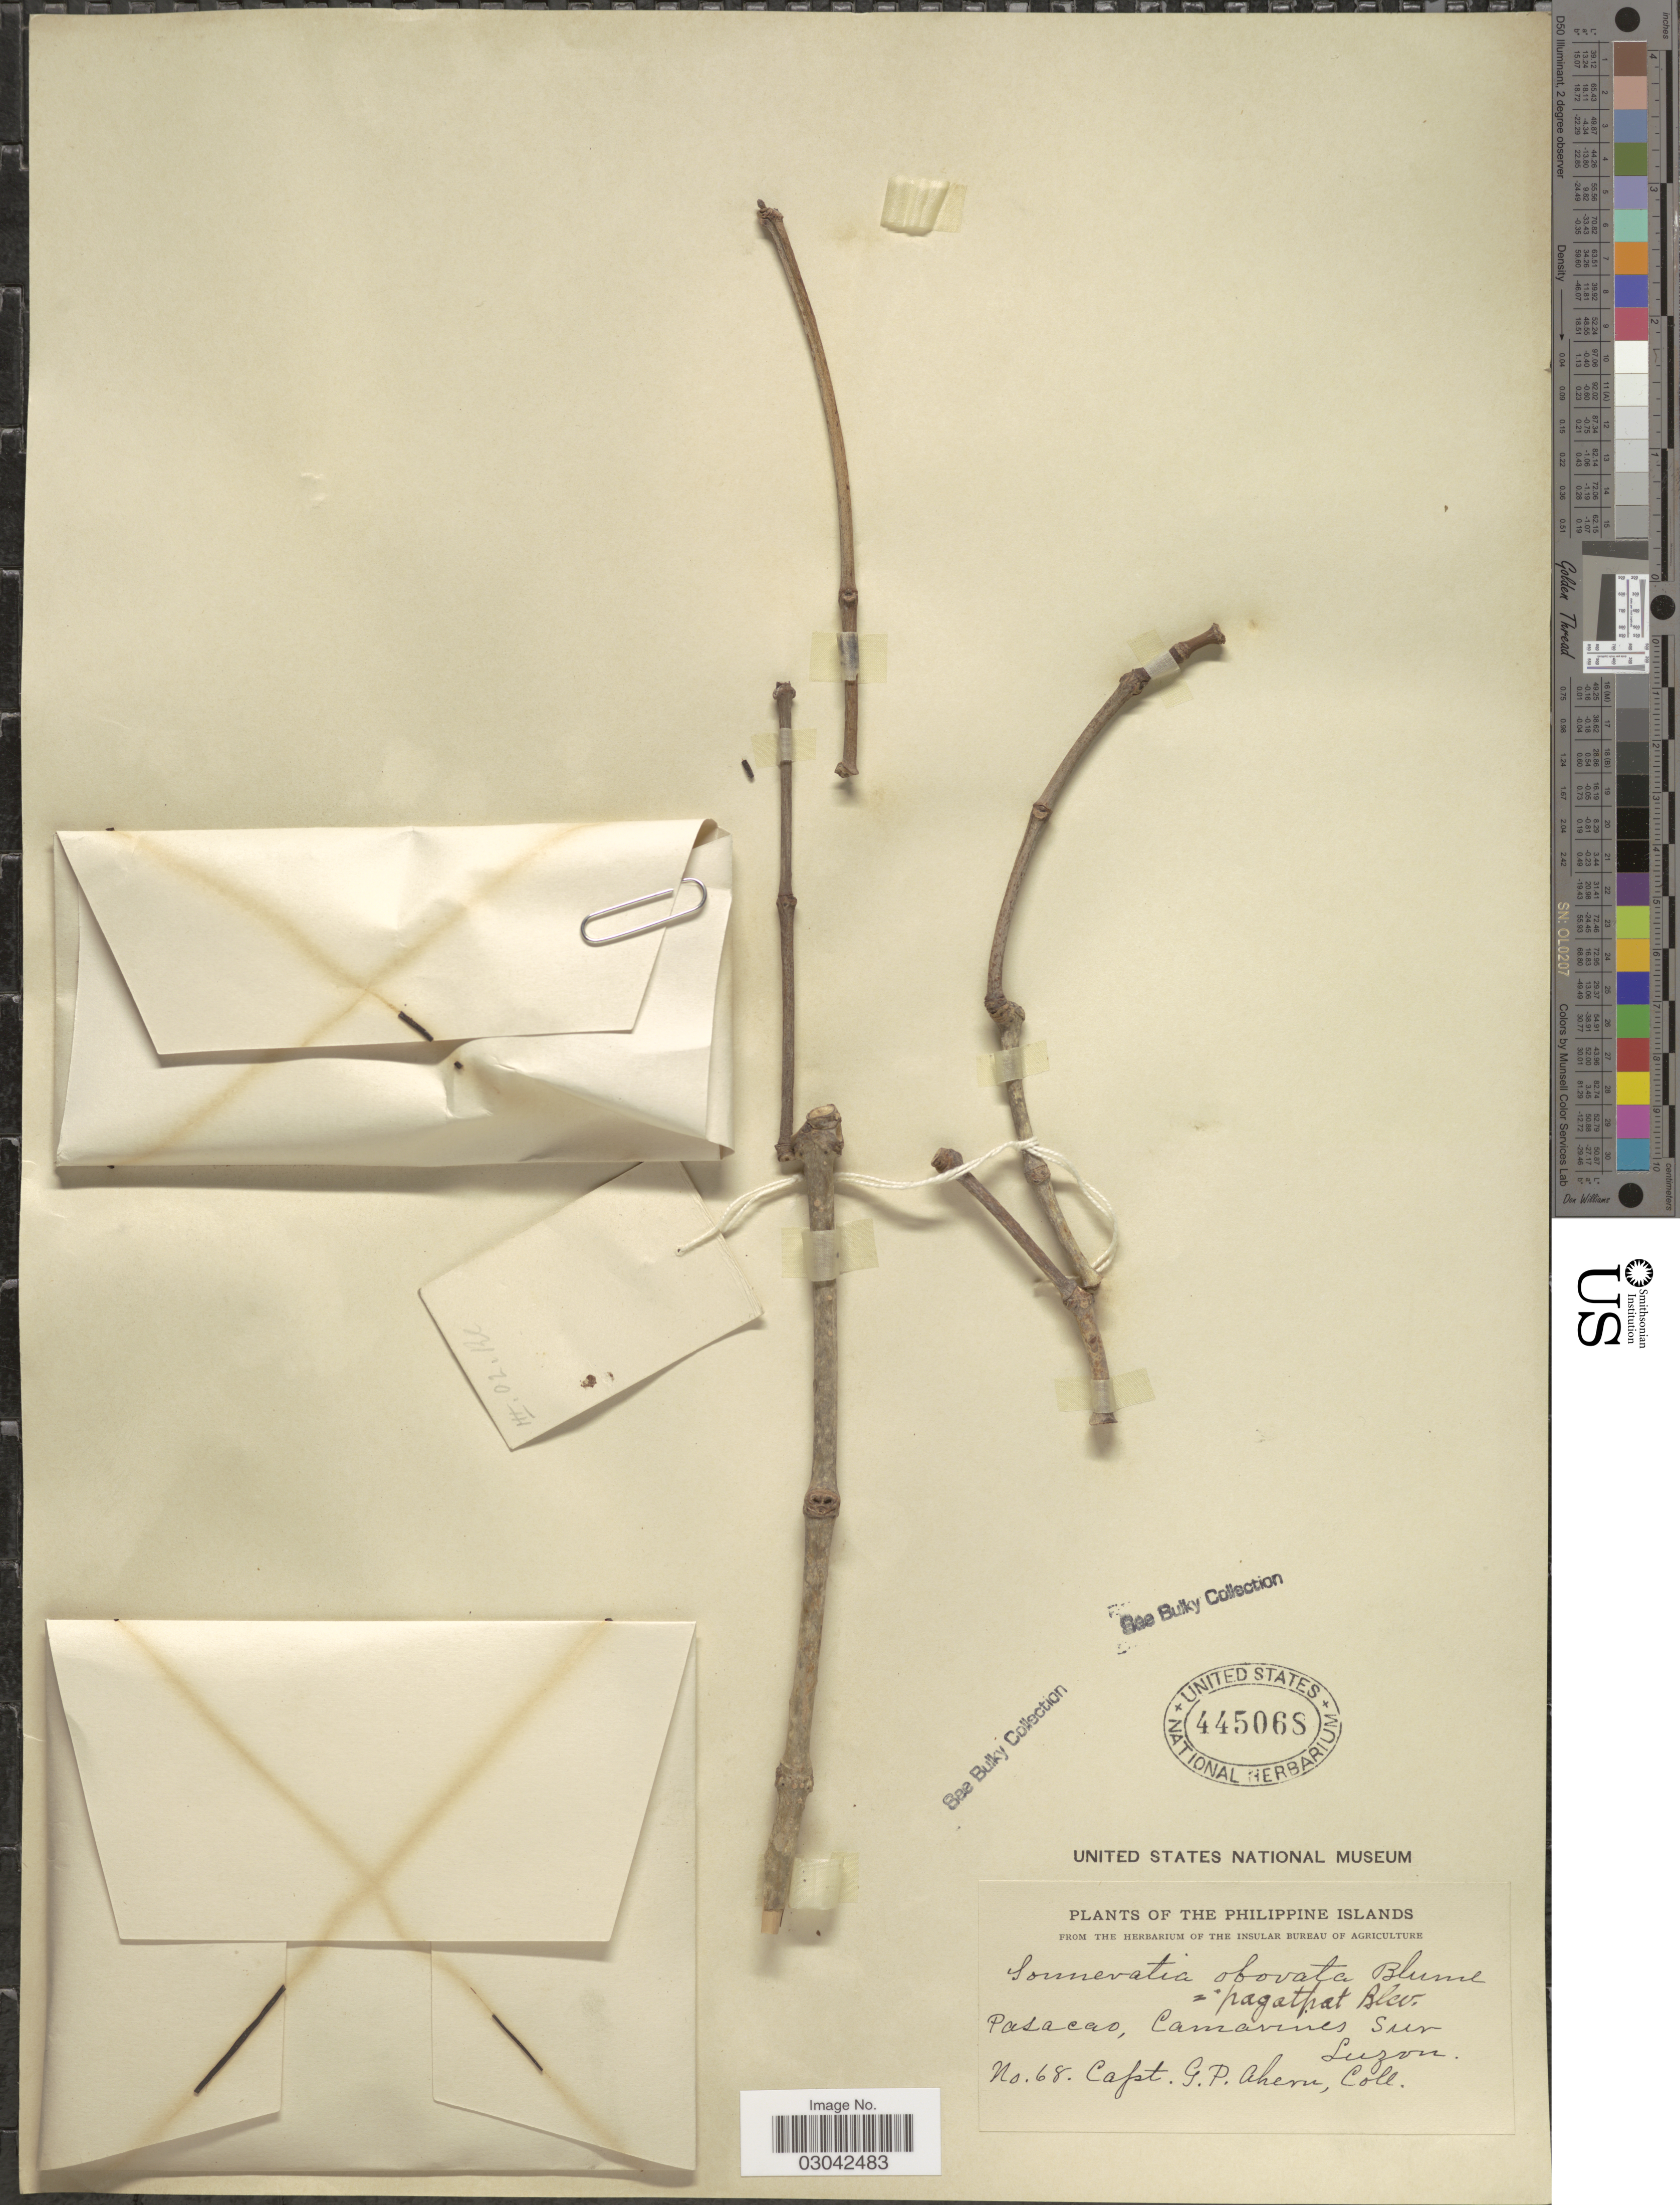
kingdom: Plantae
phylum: Tracheophyta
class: Magnoliopsida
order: Myrtales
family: Lythraceae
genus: Sonneratia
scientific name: Sonneratia pagatpat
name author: Blanco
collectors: G. Ahern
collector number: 68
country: Philippines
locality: Pasacao, Camarines Sur, Luzon.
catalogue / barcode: US 445068